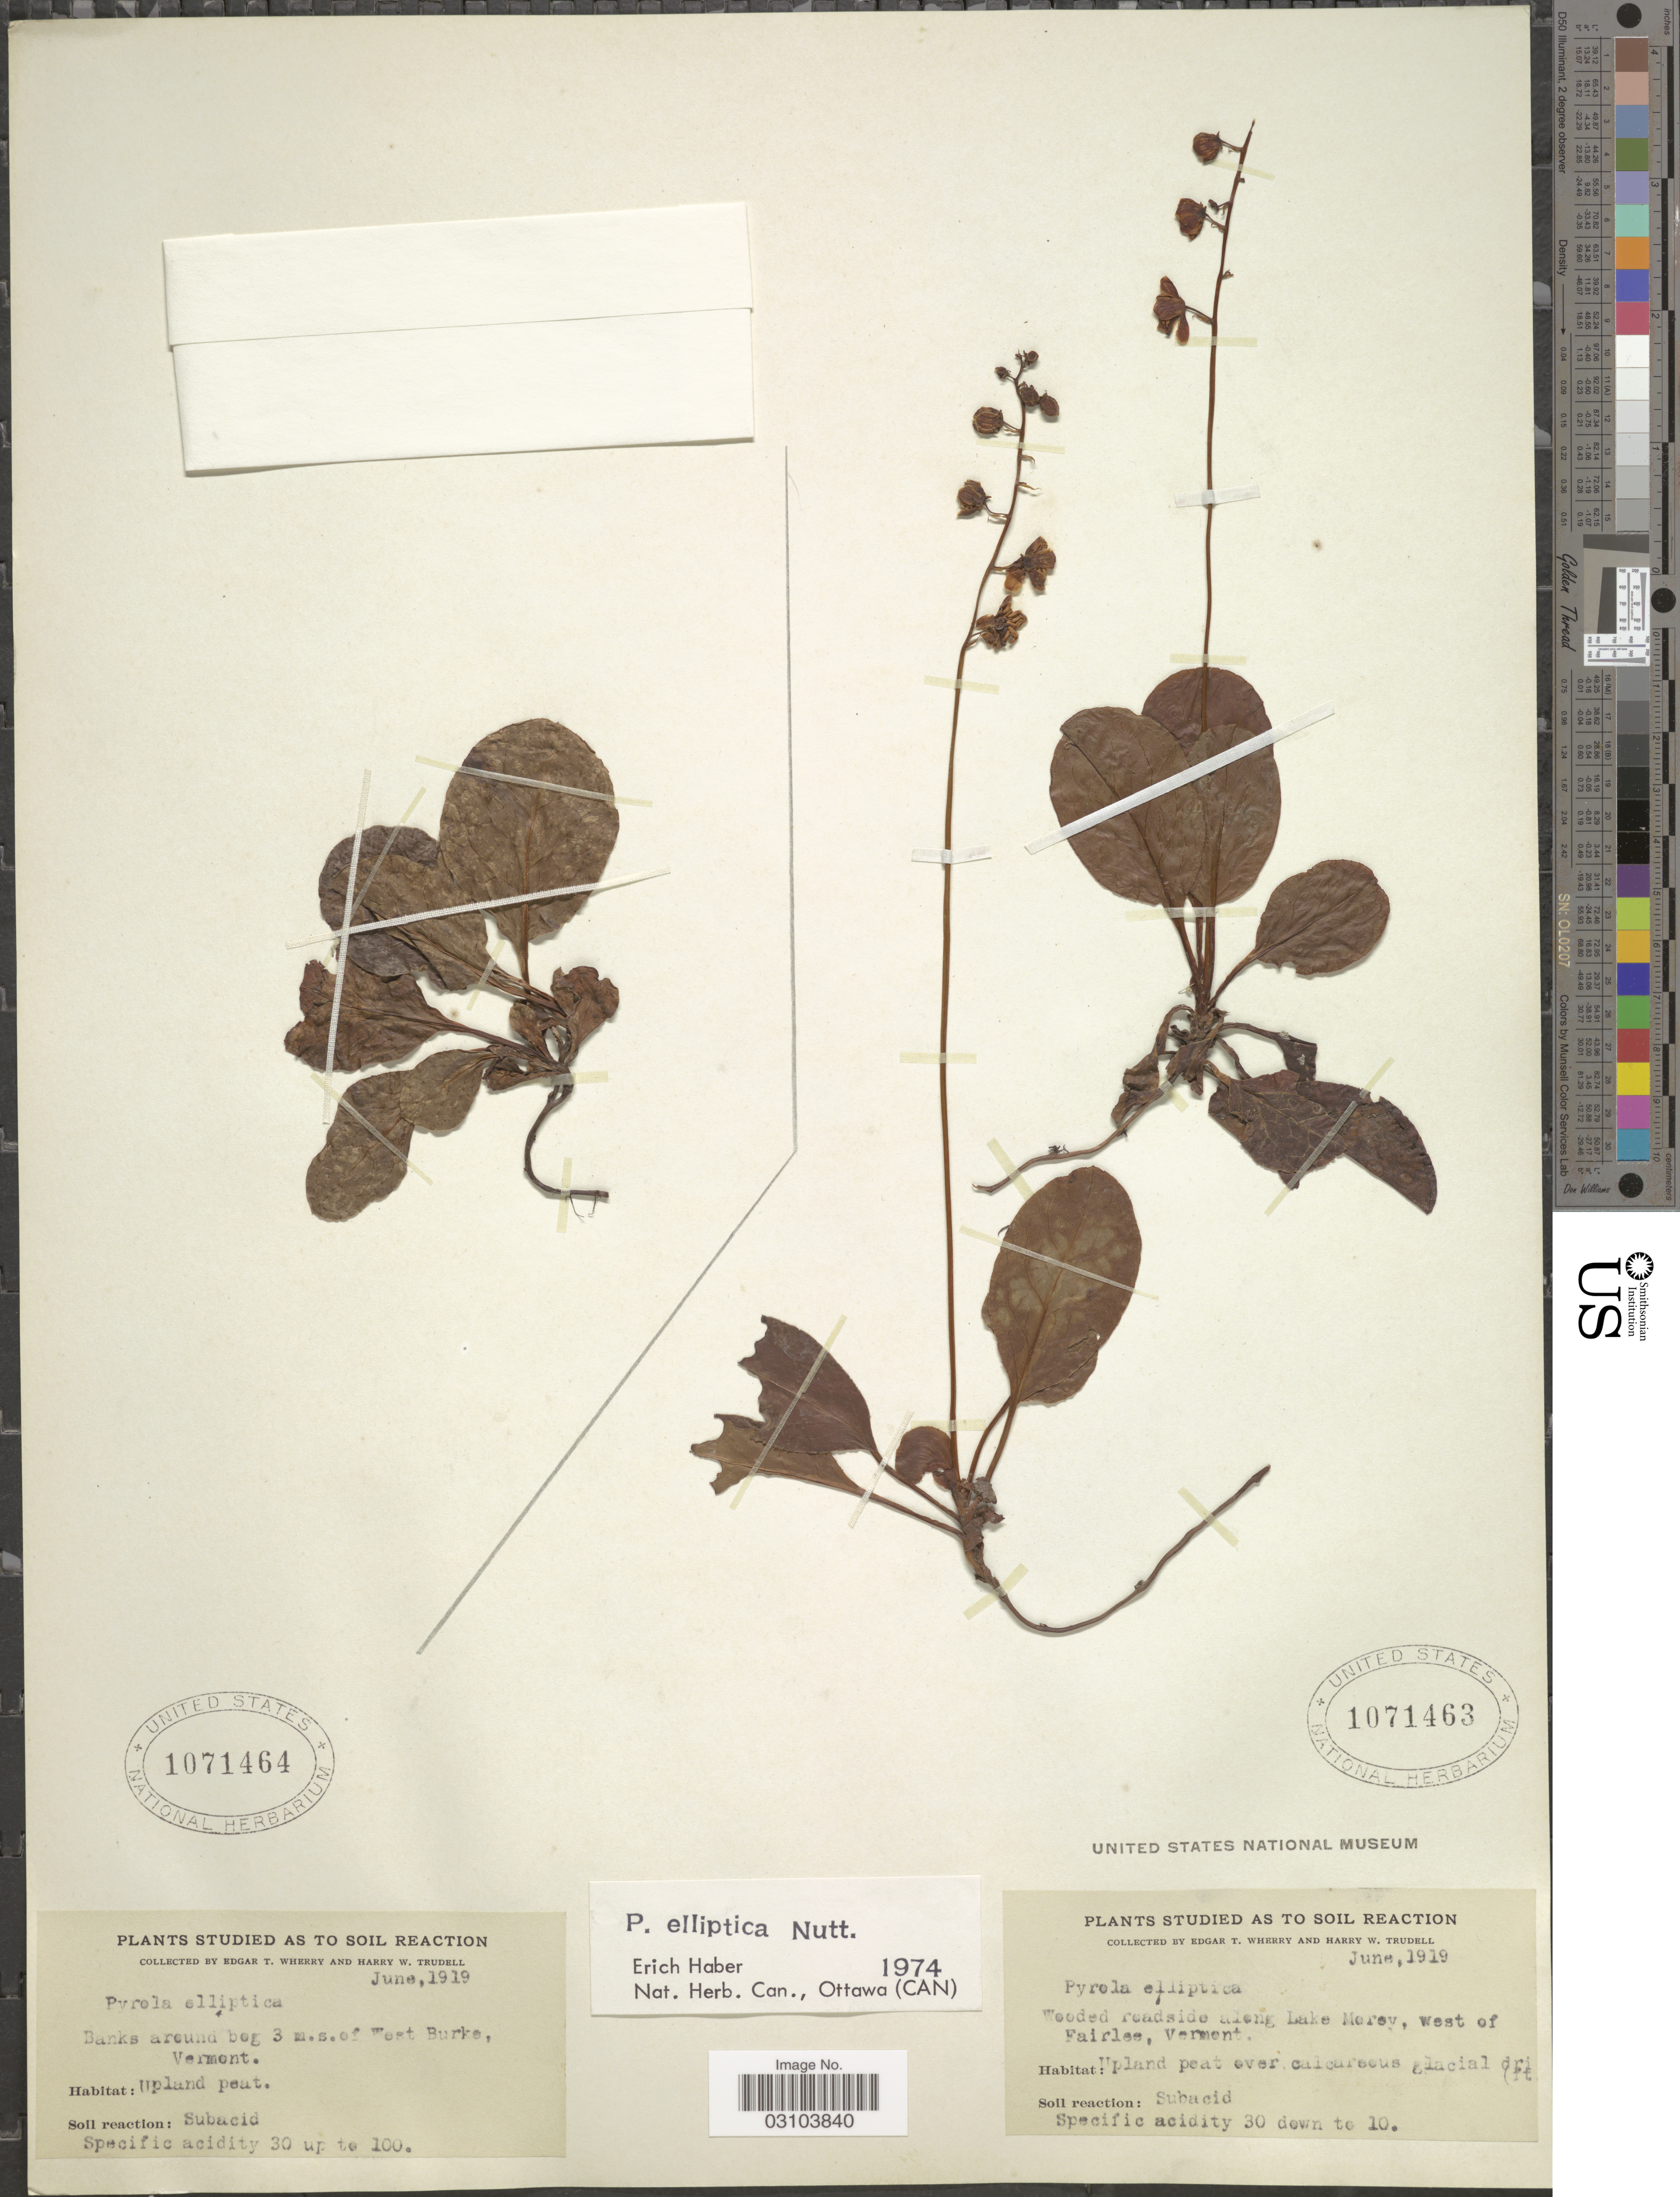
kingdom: Plantae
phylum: Tracheophyta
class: Magnoliopsida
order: Ericales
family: Ericaceae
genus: Pyrola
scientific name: Pyrola elliptica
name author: Nutt.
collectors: E. T. Wherry & H. Trudell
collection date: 1919-06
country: United States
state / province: Vermont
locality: Banks around bog 3 m. s. of West Burke.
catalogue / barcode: US 1071464-2